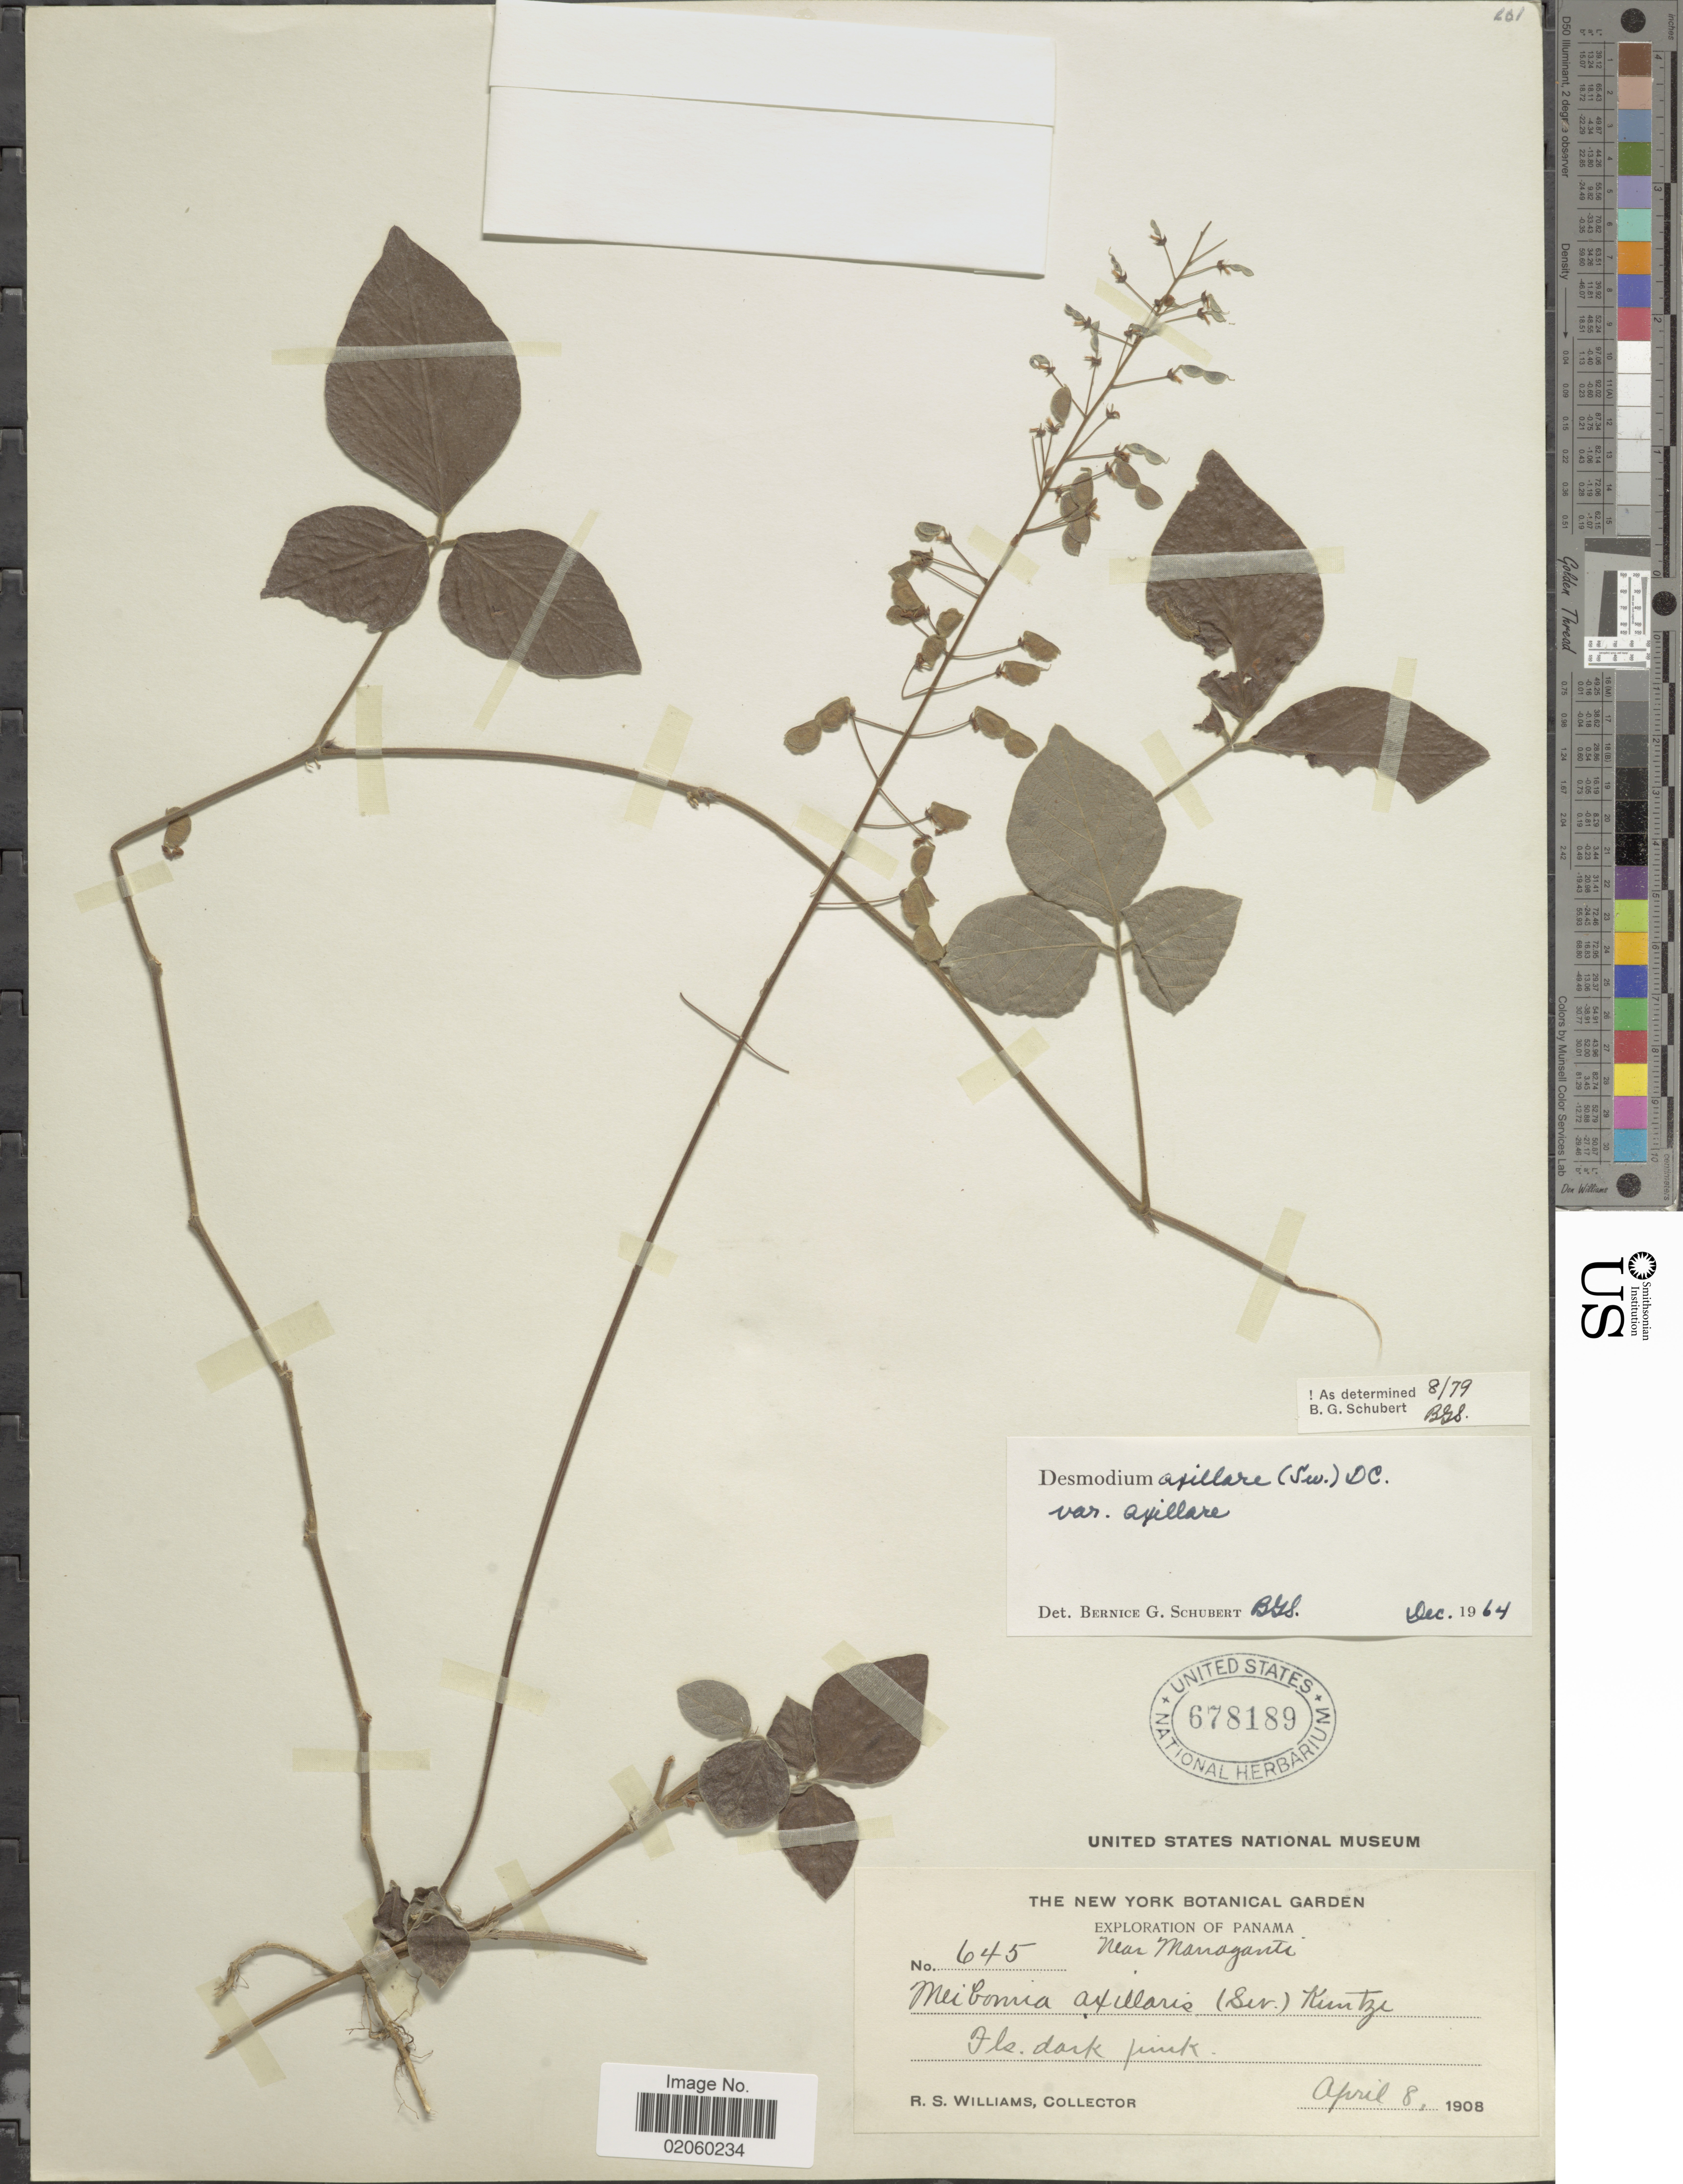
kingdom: Plantae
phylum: Tracheophyta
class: Magnoliopsida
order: Fabales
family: Fabaceae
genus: Desmodium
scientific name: Desmodium axillare var. axillare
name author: (Sw.) DC.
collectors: R. S. Williams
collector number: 645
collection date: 1908-04-08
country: Panama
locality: Near Managanti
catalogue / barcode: US 678189